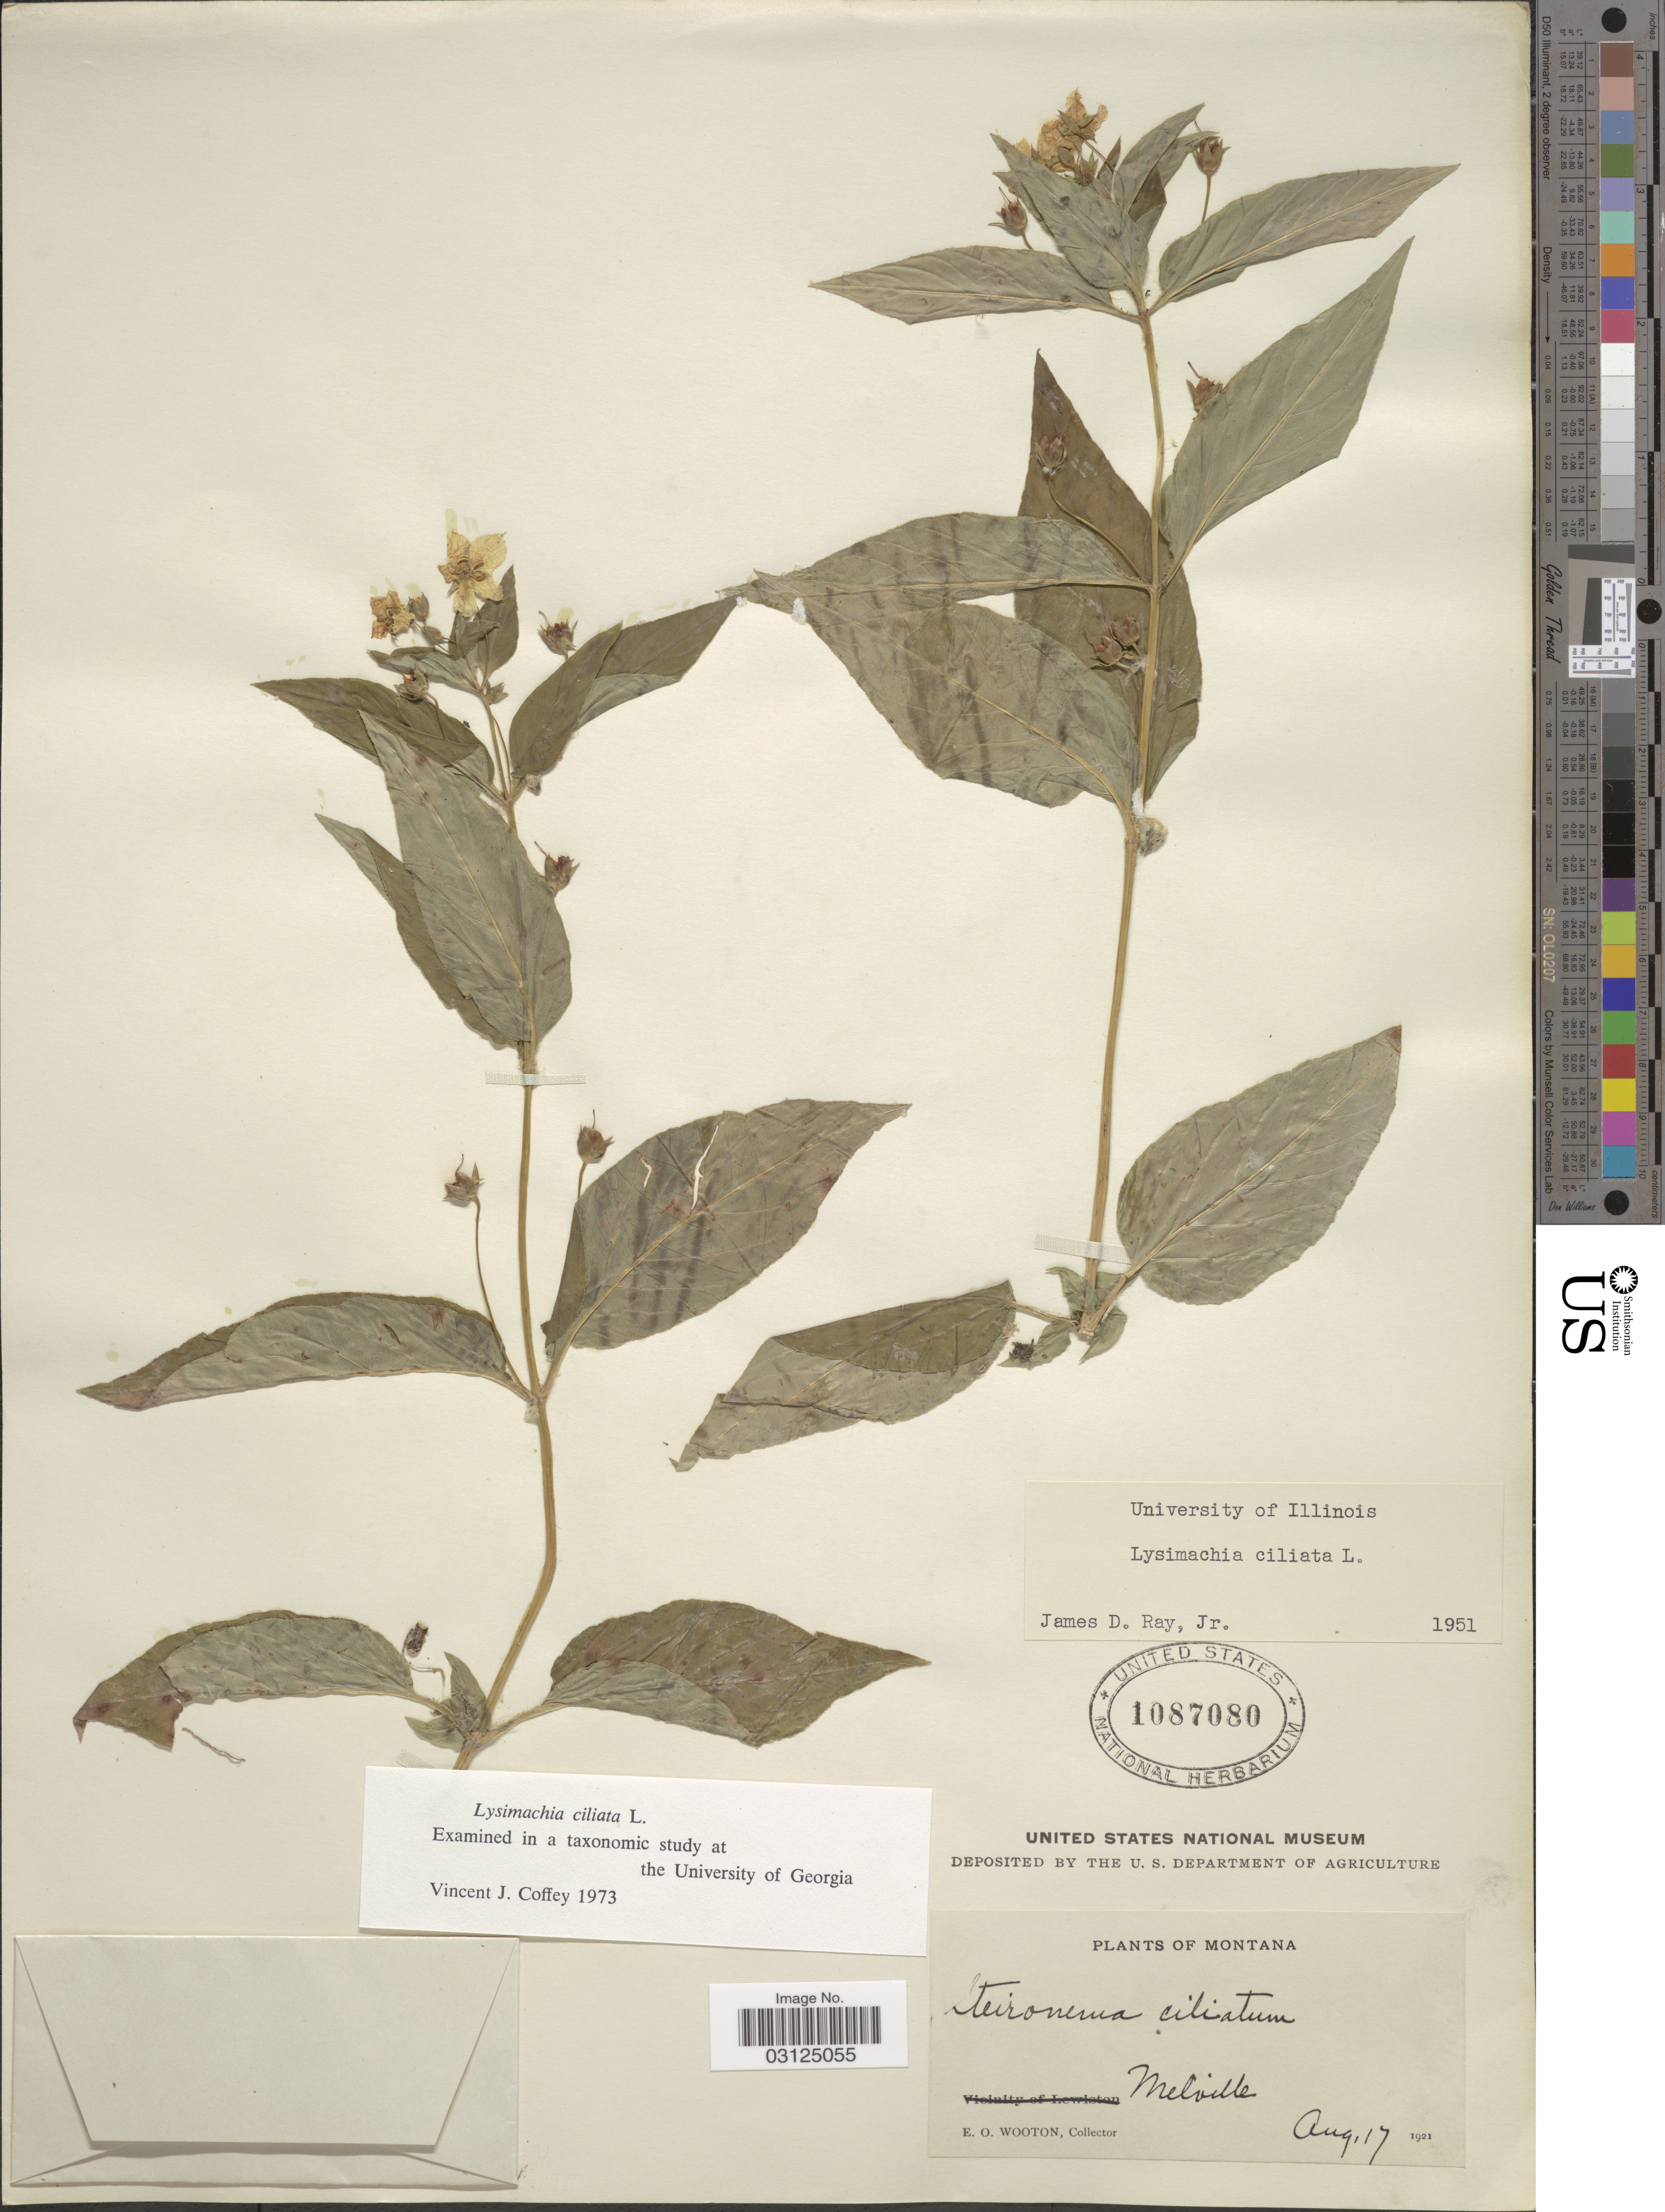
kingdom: Plantae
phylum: Tracheophyta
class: Magnoliopsida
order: Ericales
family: Primulaceae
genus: Lysimachia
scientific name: Lysimachia ciliata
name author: L.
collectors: E. O. Wooton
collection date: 1921-08-17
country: United States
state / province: Montana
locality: Melville.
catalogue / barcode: US 1087080